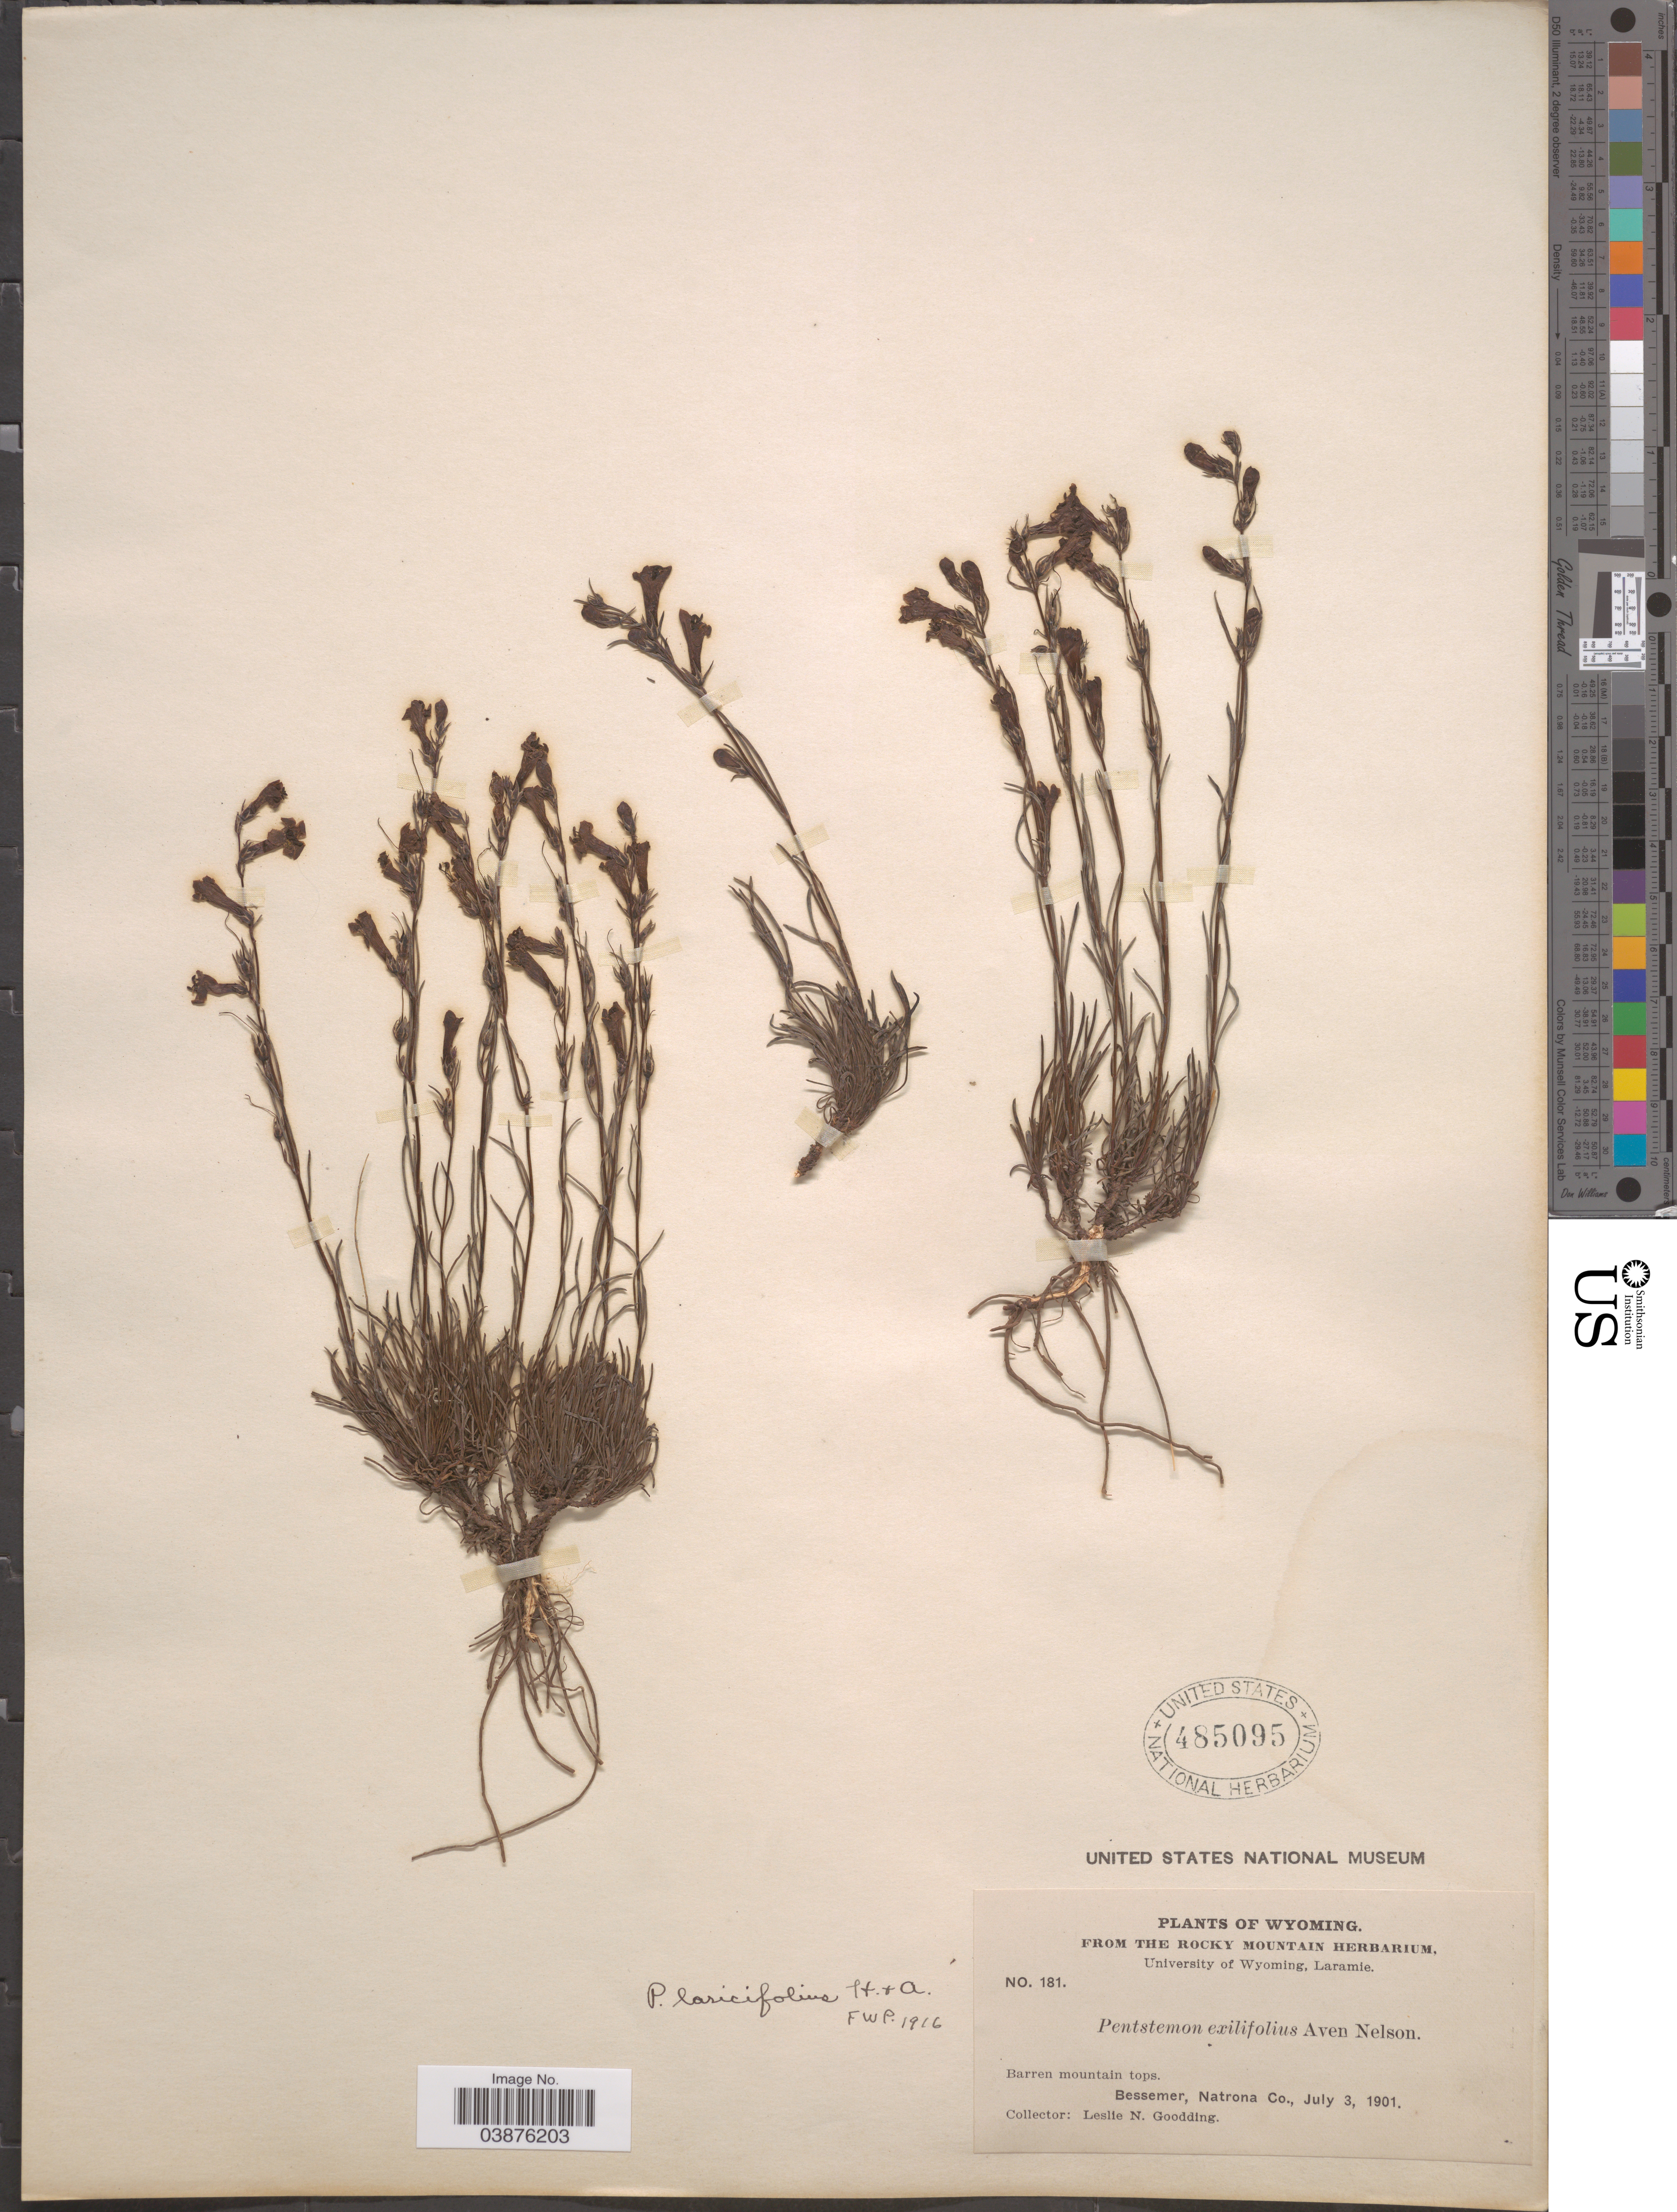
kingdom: Plantae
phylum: Tracheophyta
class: Magnoliopsida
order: Lamiales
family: Plantaginaceae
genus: Penstemon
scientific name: Penstemon laricifolius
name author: Hook. & Arn.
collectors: L. N. Goodding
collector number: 181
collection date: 1901-07-03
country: United States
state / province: Wyoming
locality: Bessemer, Natrona Co.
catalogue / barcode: US 485095